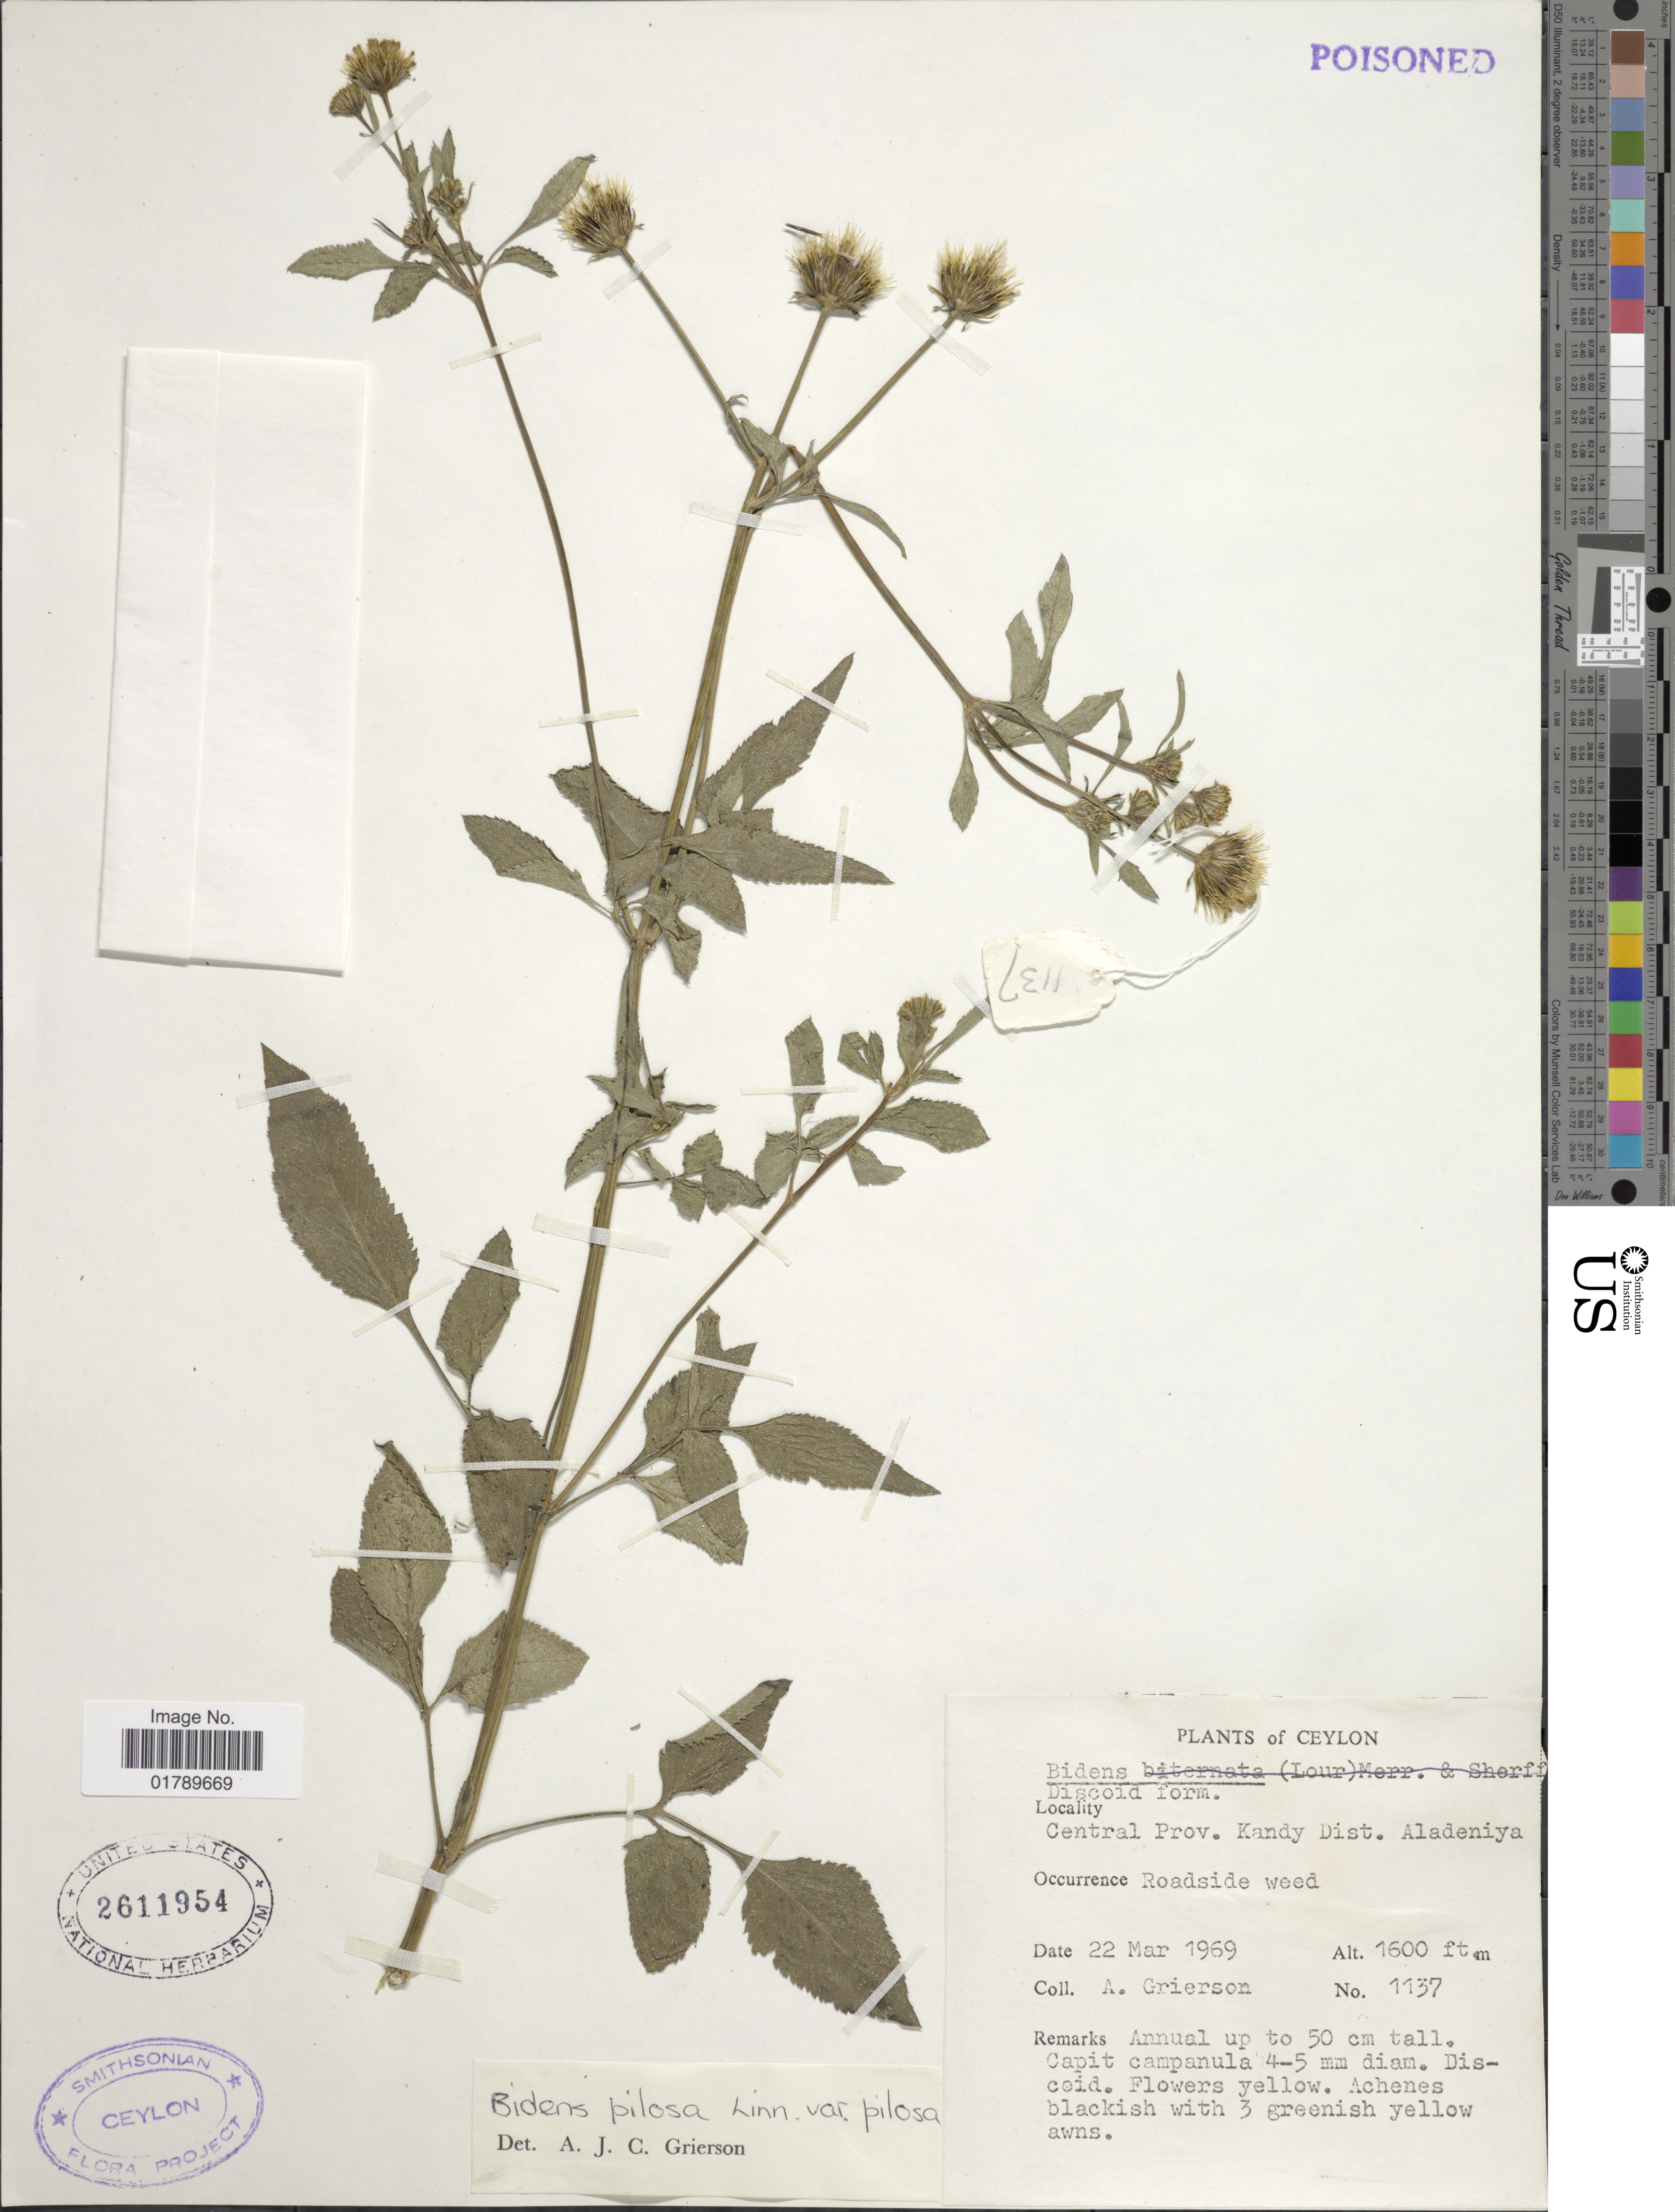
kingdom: Plantae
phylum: Tracheophyta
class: Magnoliopsida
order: Asterales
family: Asteraceae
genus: Bidens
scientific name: Bidens pilosa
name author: L.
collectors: A. Grierson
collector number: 1137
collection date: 1969-03-22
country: Sri Lanka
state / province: Central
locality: Ceylon, Central Prov. Kandy Dist. Aladeniya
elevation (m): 488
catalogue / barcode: US 2611954